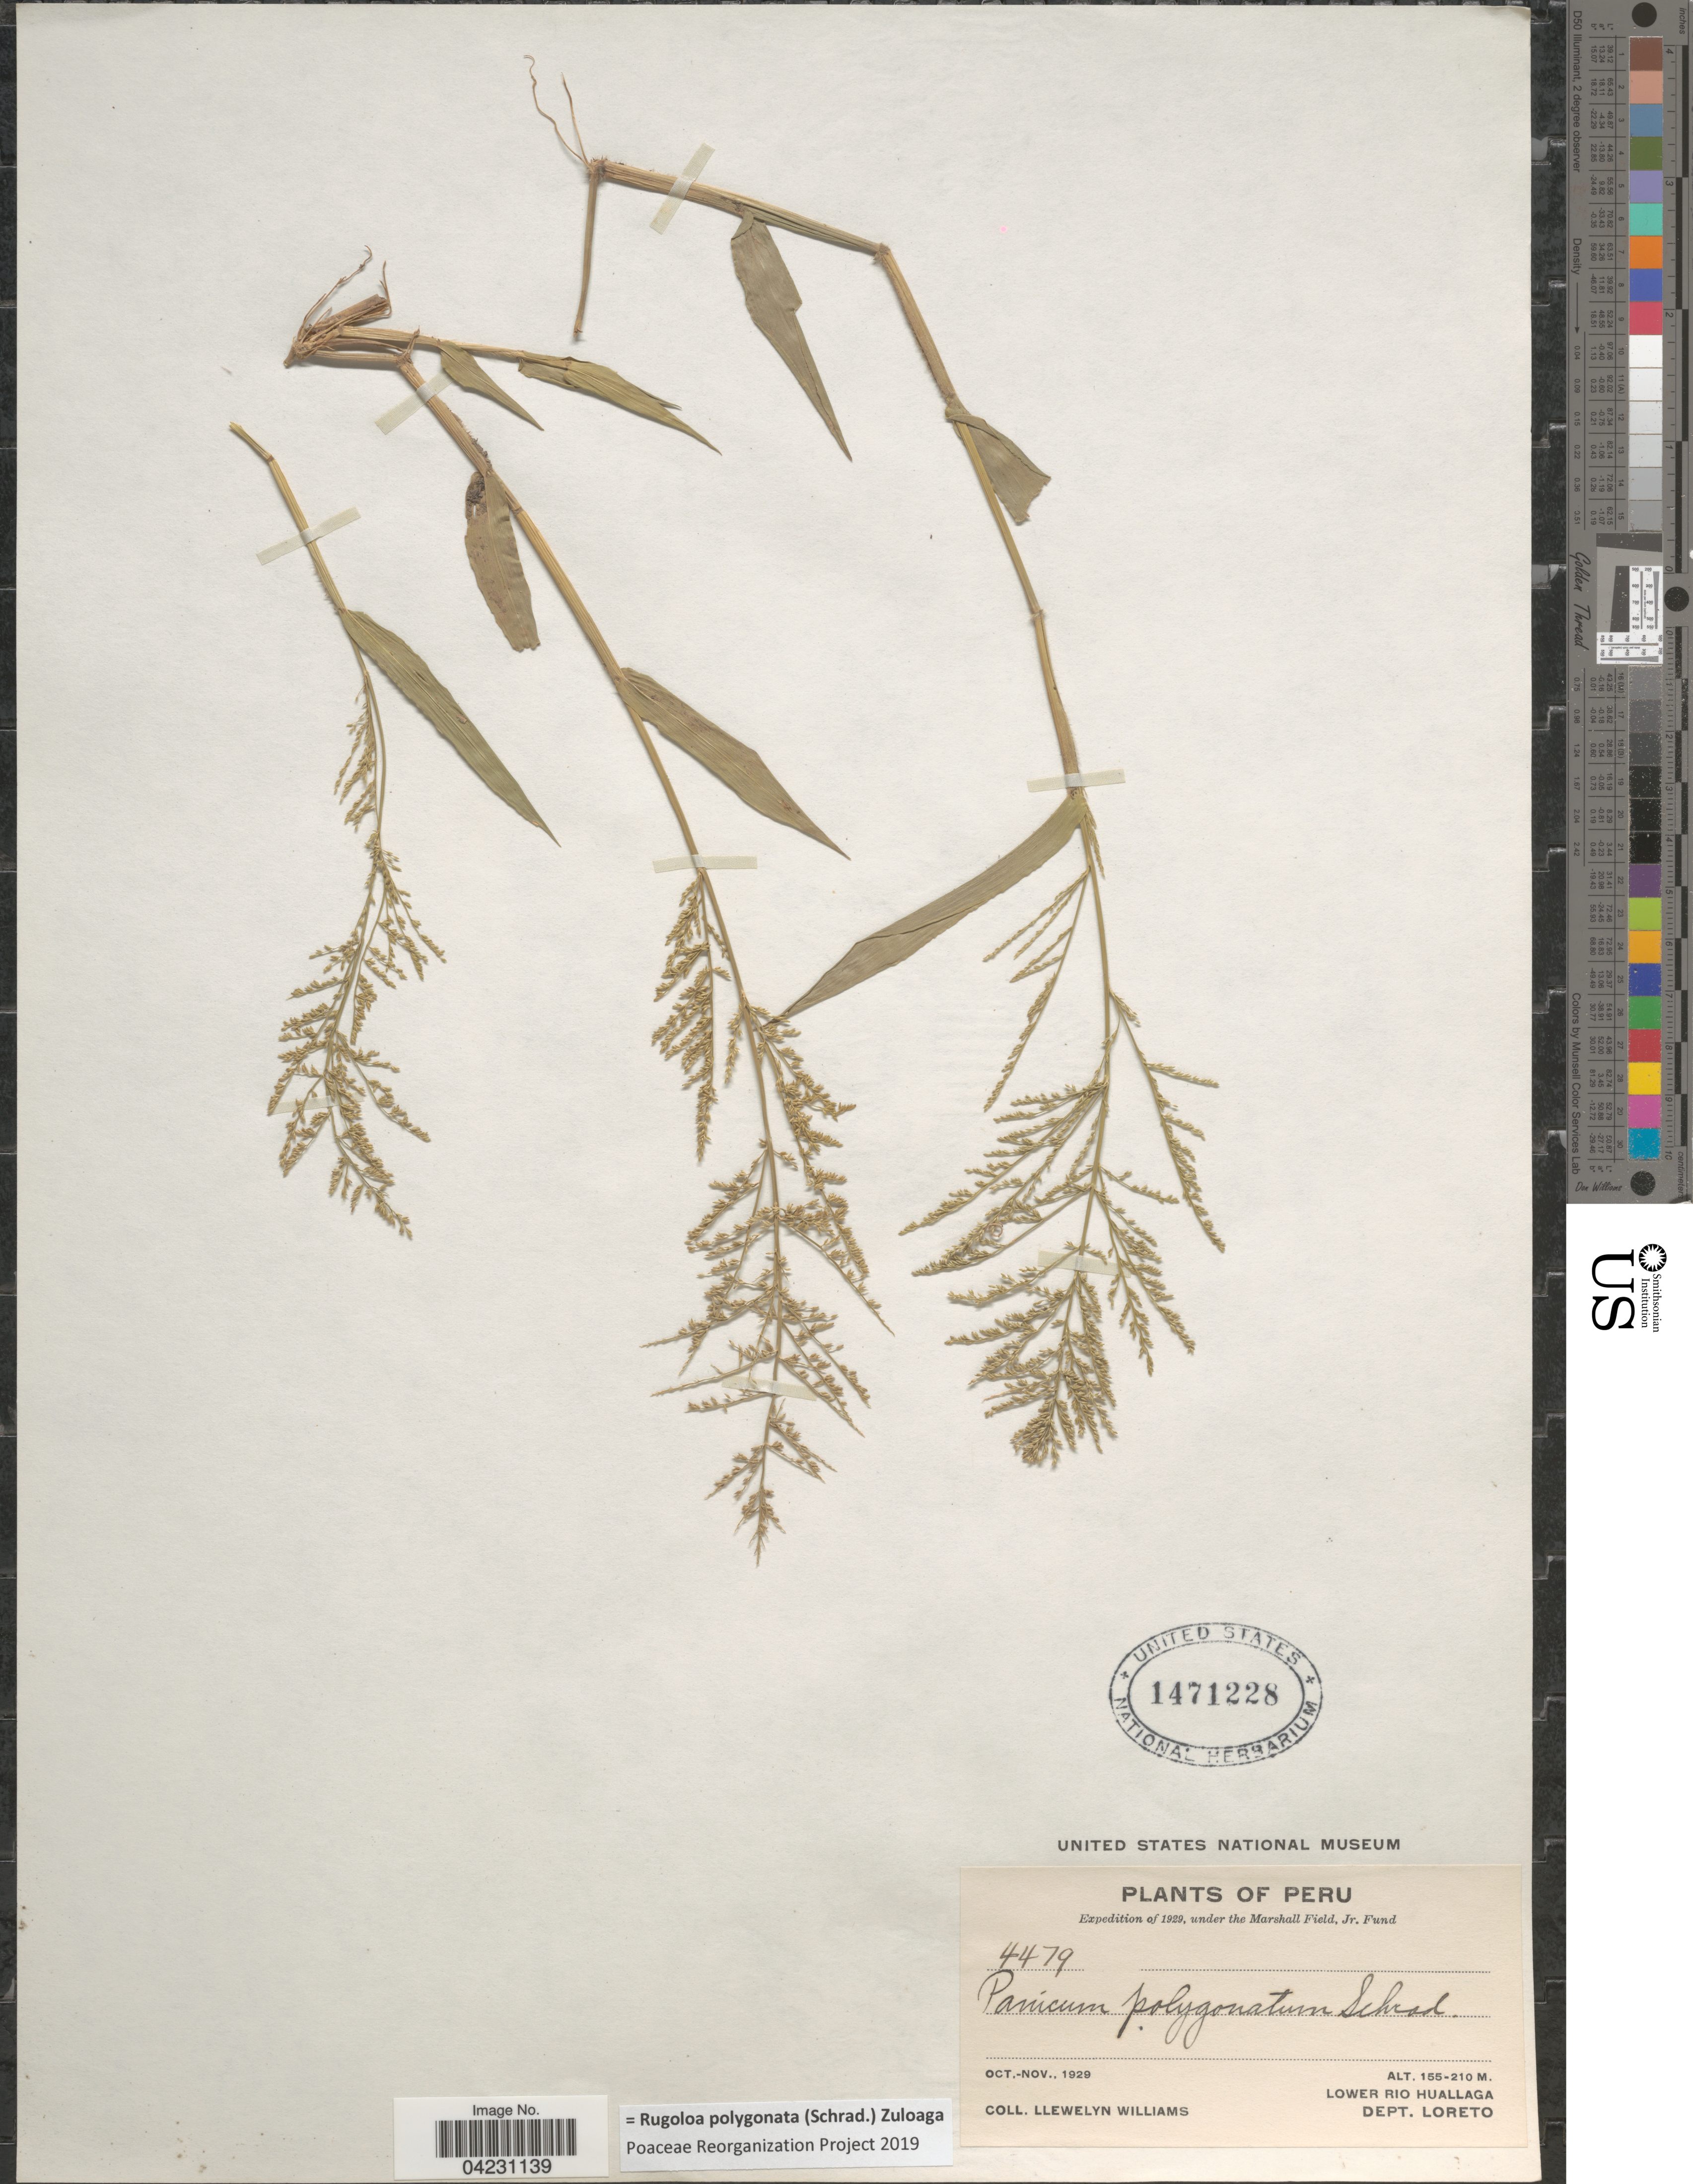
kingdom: Plantae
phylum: Tracheophyta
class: Liliopsida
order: Poales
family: Poaceae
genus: Rugoloa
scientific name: Rugoloa polygonata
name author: (Schrad.) Zuloaga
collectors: Ll. Williams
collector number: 4479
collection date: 1929-10/1929-11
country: Peru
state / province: Loreto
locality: Expedition of 1929. Lower Rio Huallaga. Dept. Loreto.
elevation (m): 155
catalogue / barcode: US 1471228